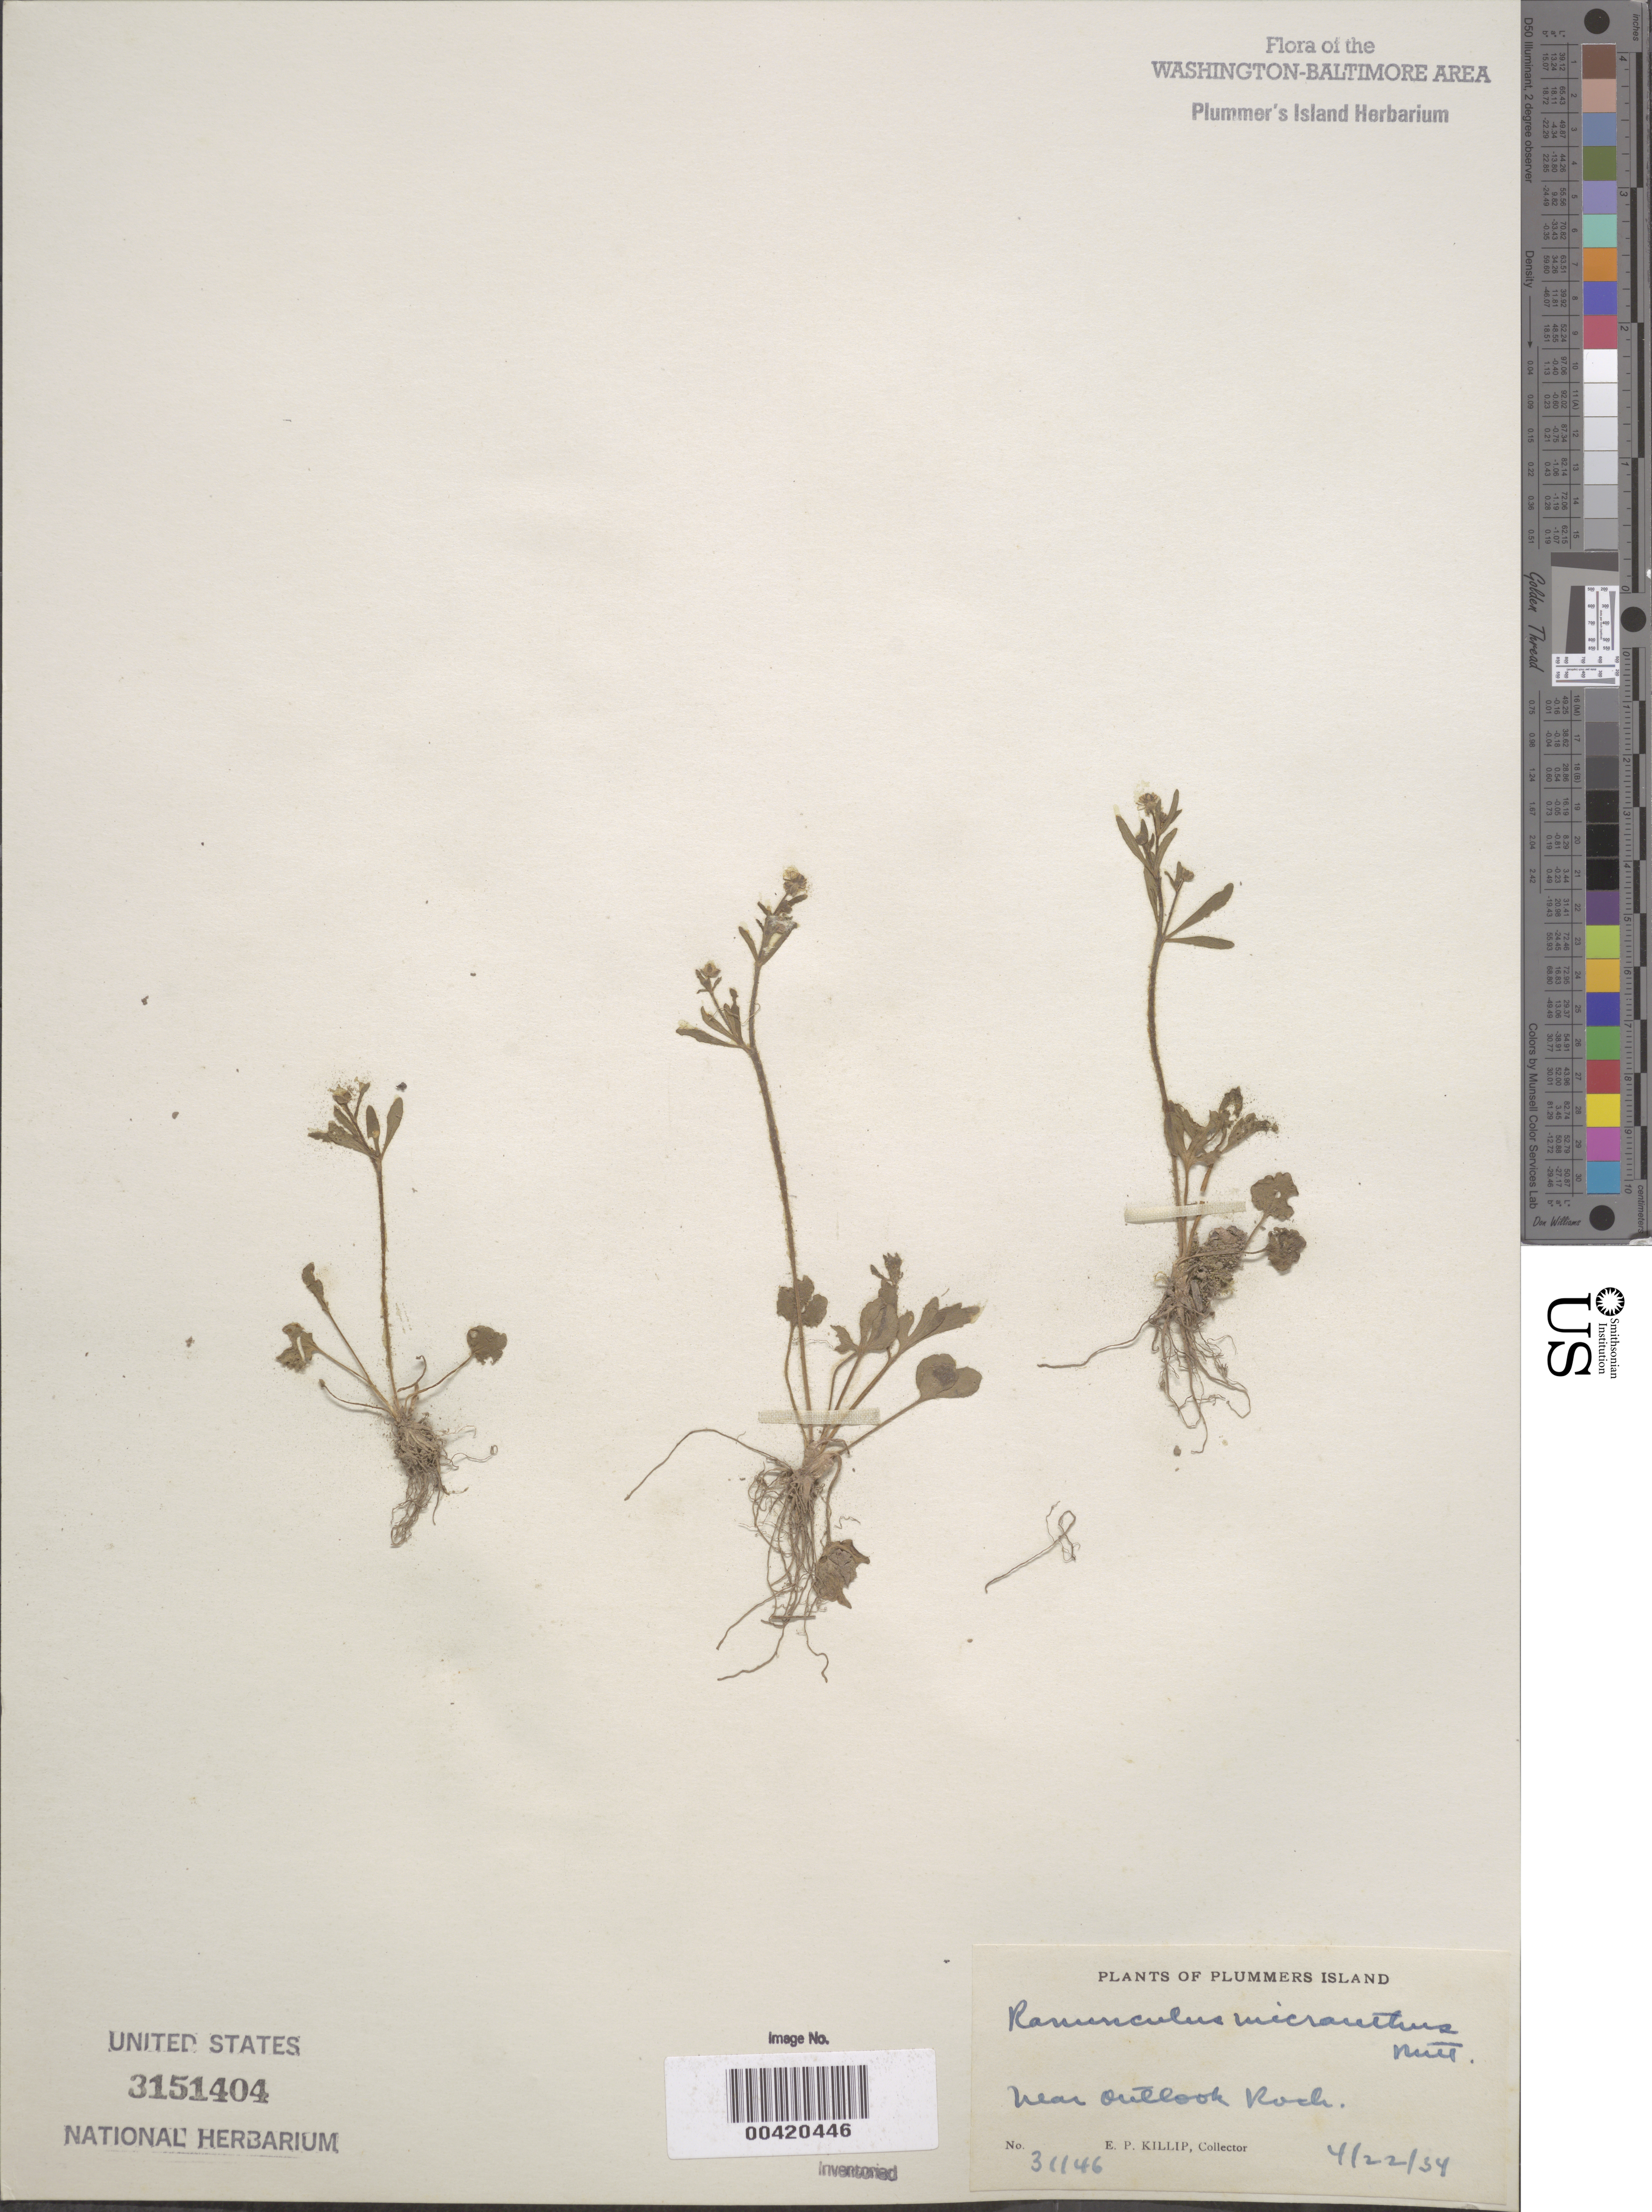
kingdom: Plantae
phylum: Tracheophyta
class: Magnoliopsida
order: Ranunculales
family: Ranunculaceae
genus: Ranunculus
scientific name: Ranunculus micranthus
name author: Nutt.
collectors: E. P. Killip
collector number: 31146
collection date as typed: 22 Apr 1934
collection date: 1934-04-22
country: United States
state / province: Maryland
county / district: Montgomery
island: Plummers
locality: Plummer's Island; near Outlook Rock C. & O. Canal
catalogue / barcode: US 3151404